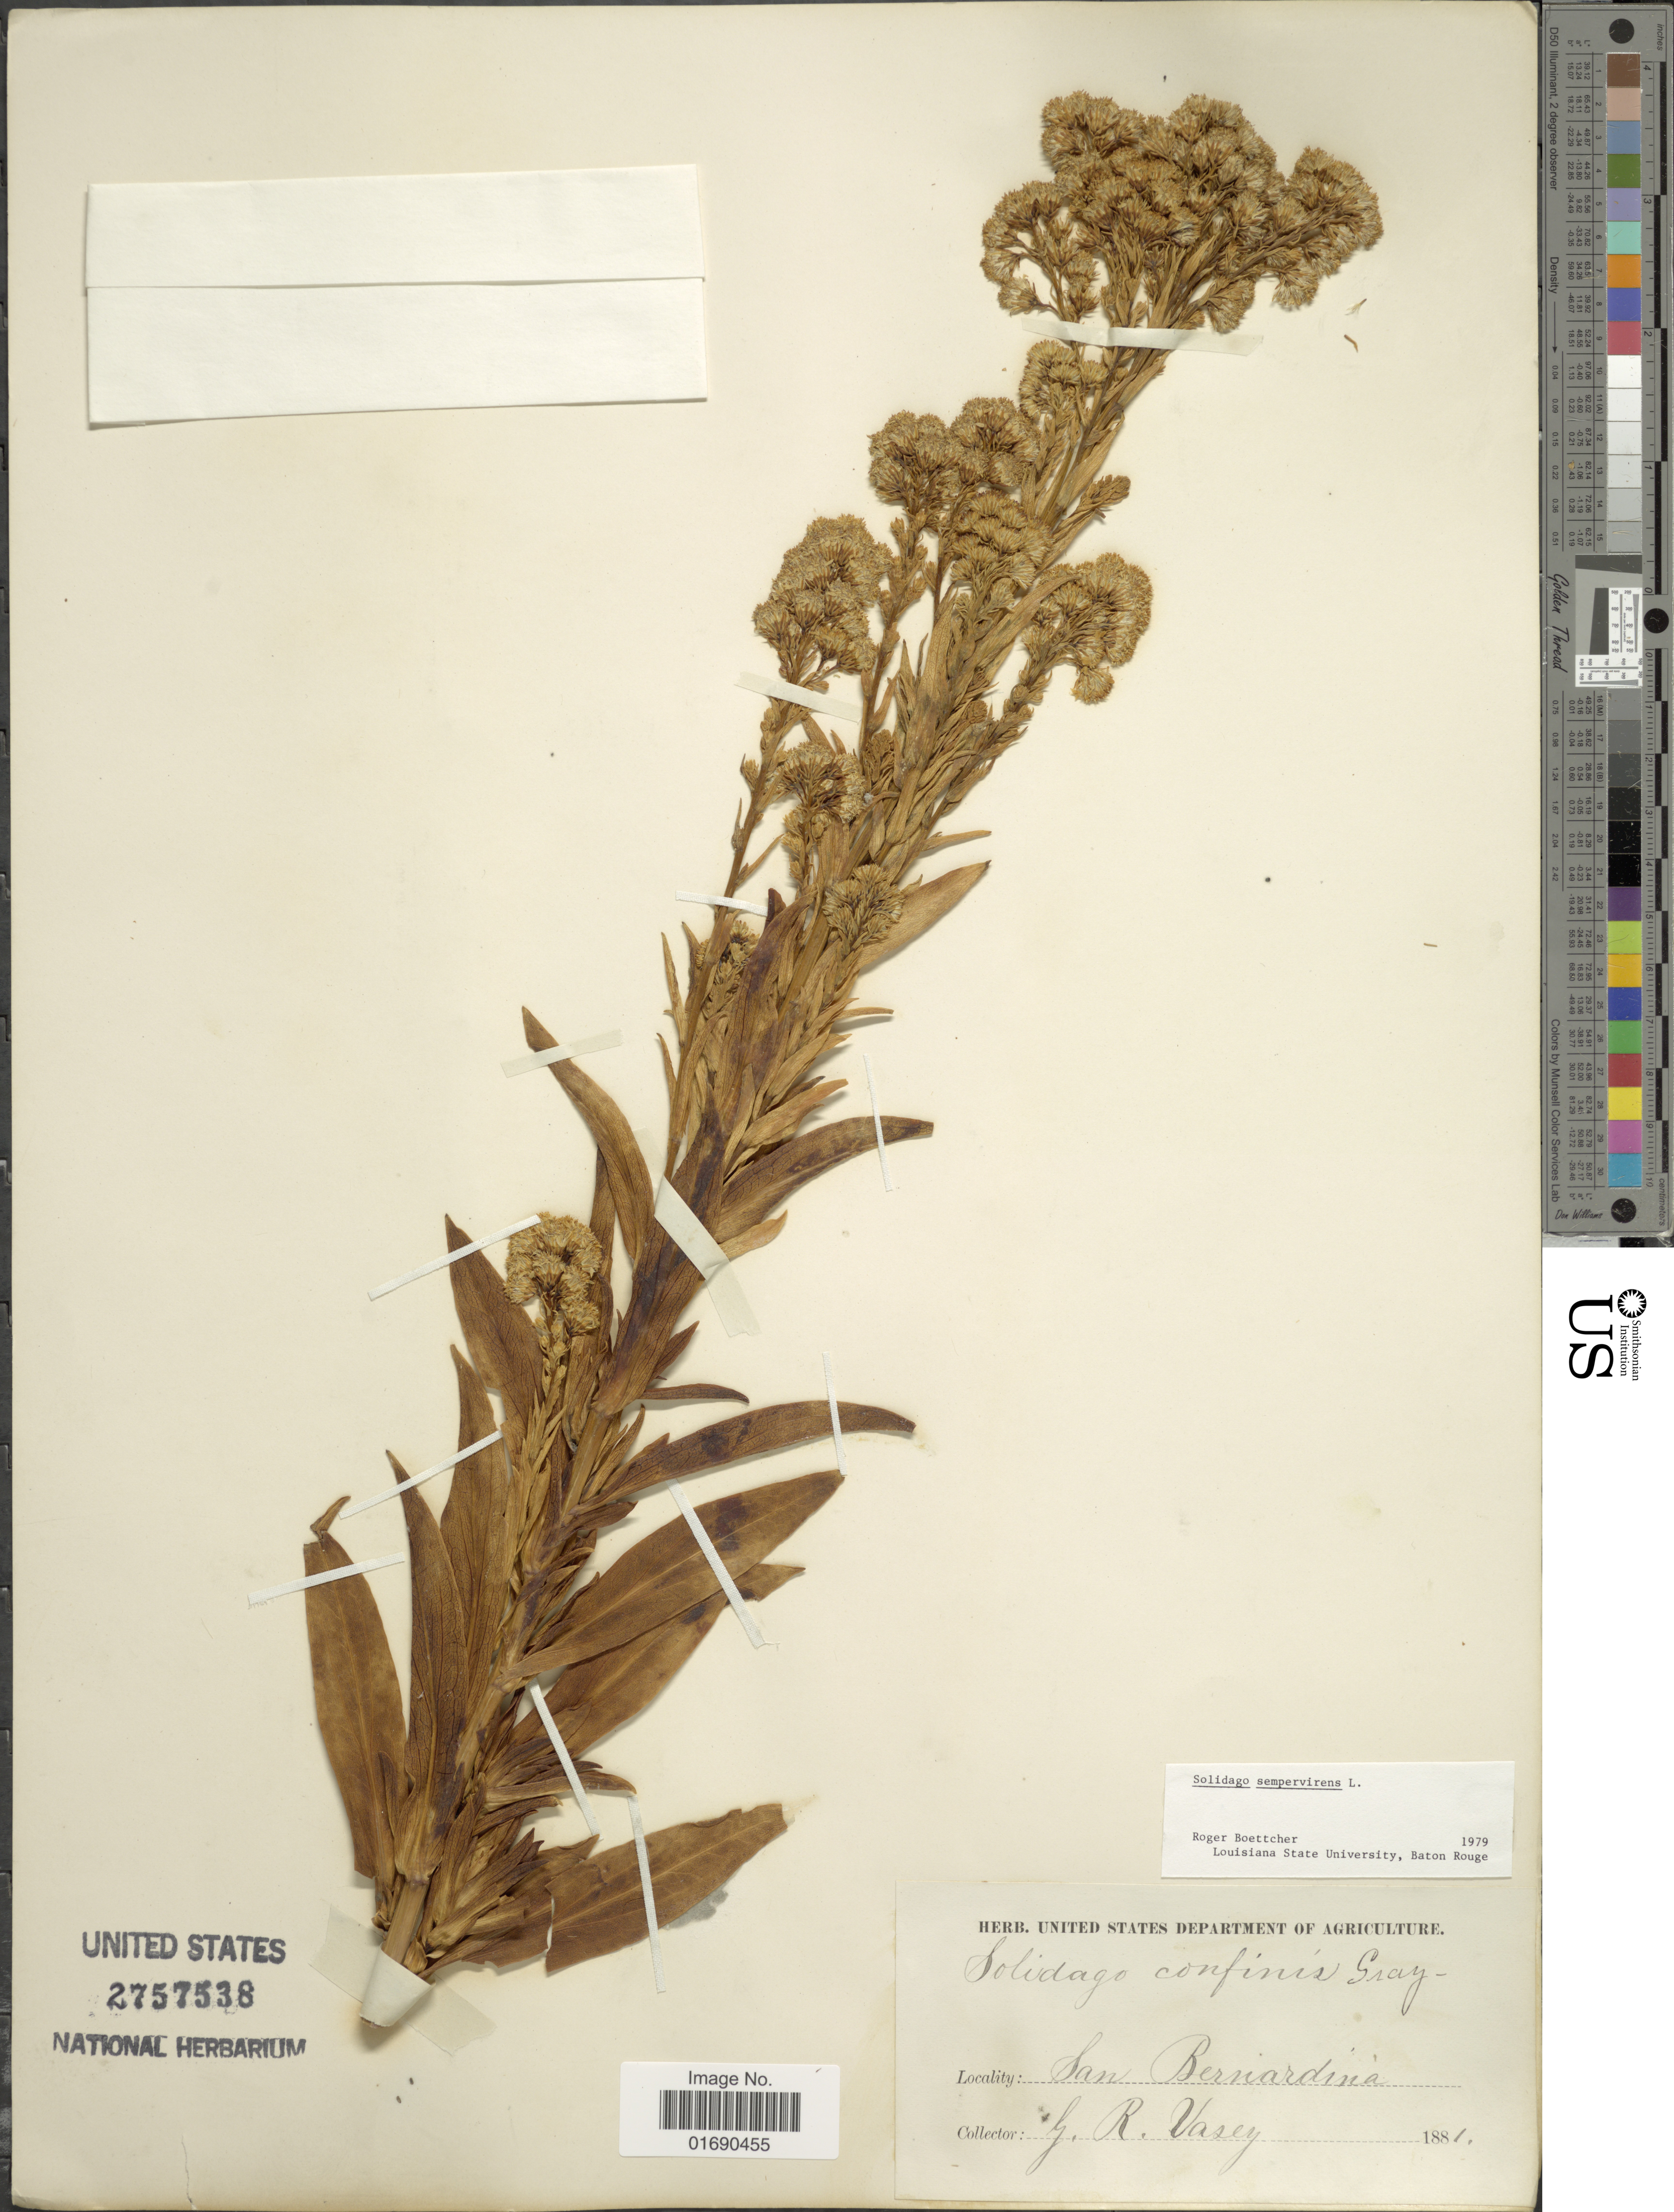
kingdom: Plantae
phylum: Tracheophyta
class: Magnoliopsida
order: Asterales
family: Asteraceae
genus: Solidago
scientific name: Solidago sempervirens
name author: L.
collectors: G. R. Vasey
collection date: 1881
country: United States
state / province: California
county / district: San Bernardino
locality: San Bernardino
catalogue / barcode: US 2757538